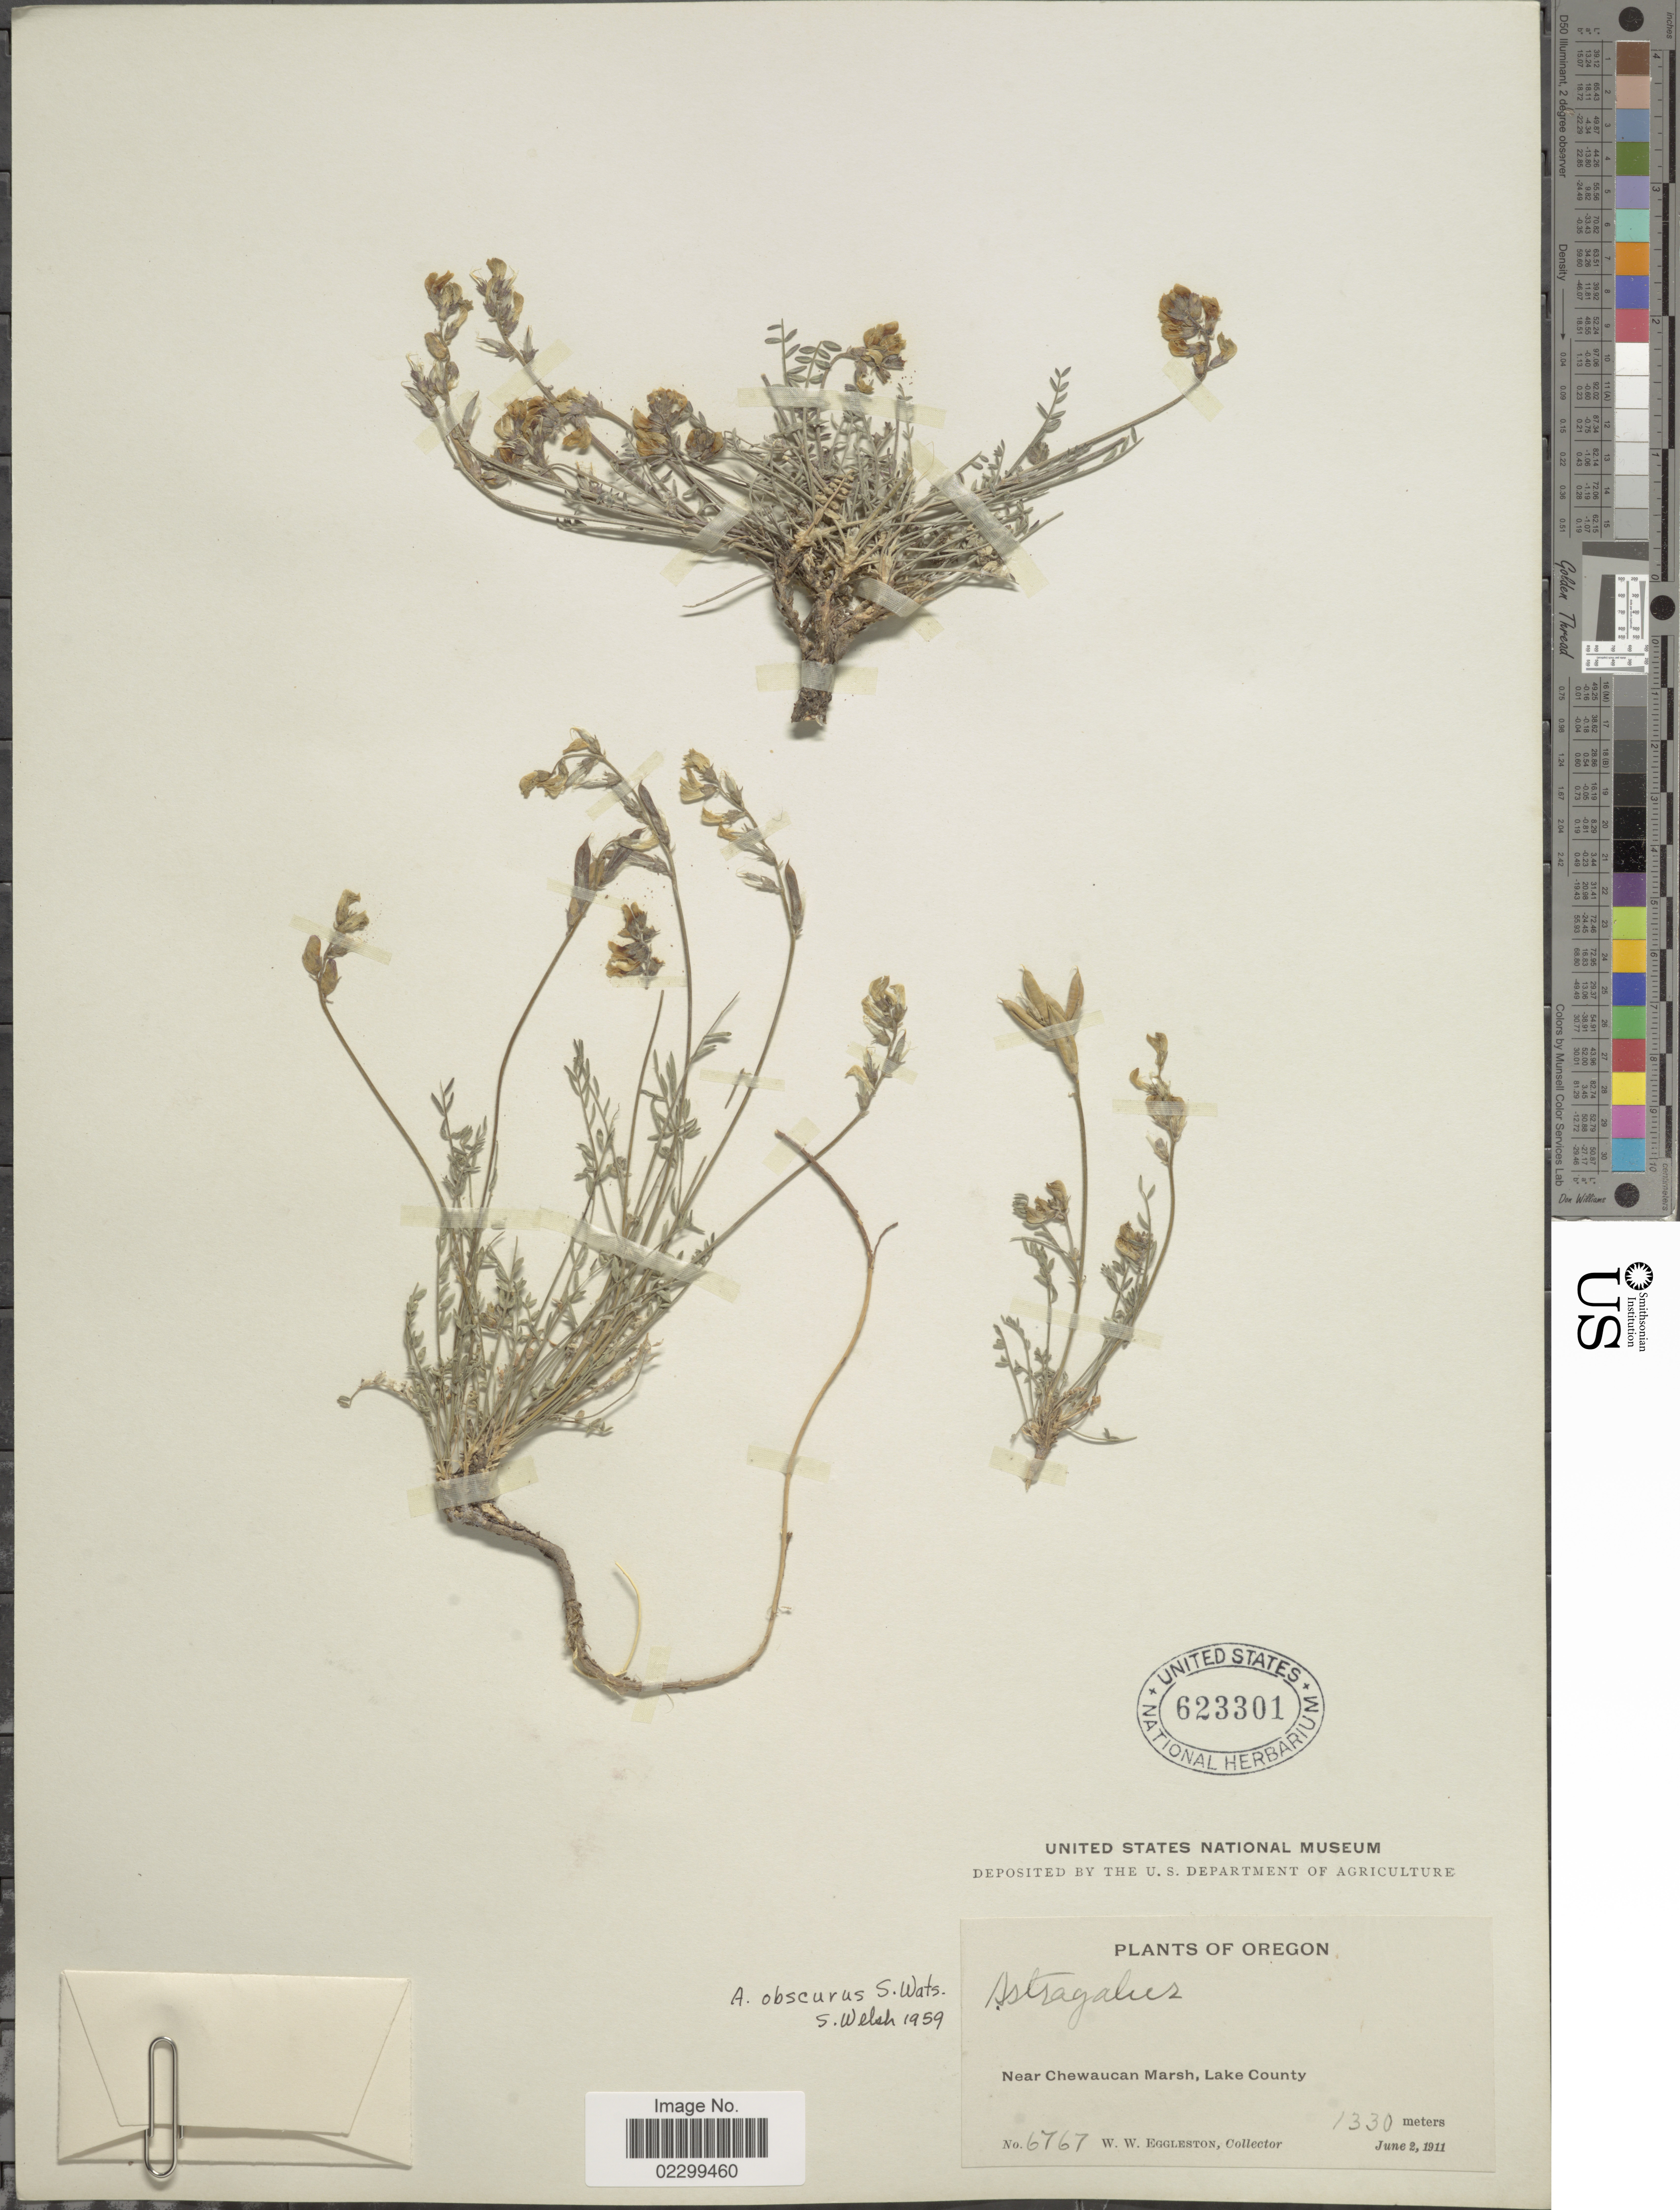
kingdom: Plantae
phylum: Tracheophyta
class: Magnoliopsida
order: Fabales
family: Fabaceae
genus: Astragalus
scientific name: Astragalus obscurus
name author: S. Watson in C. King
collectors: W. W. Eggleston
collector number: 6767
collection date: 1911-06-02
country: United States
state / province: Oregon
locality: Near Chewaucan Marsh, Lake County.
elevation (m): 1330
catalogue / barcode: US 623301